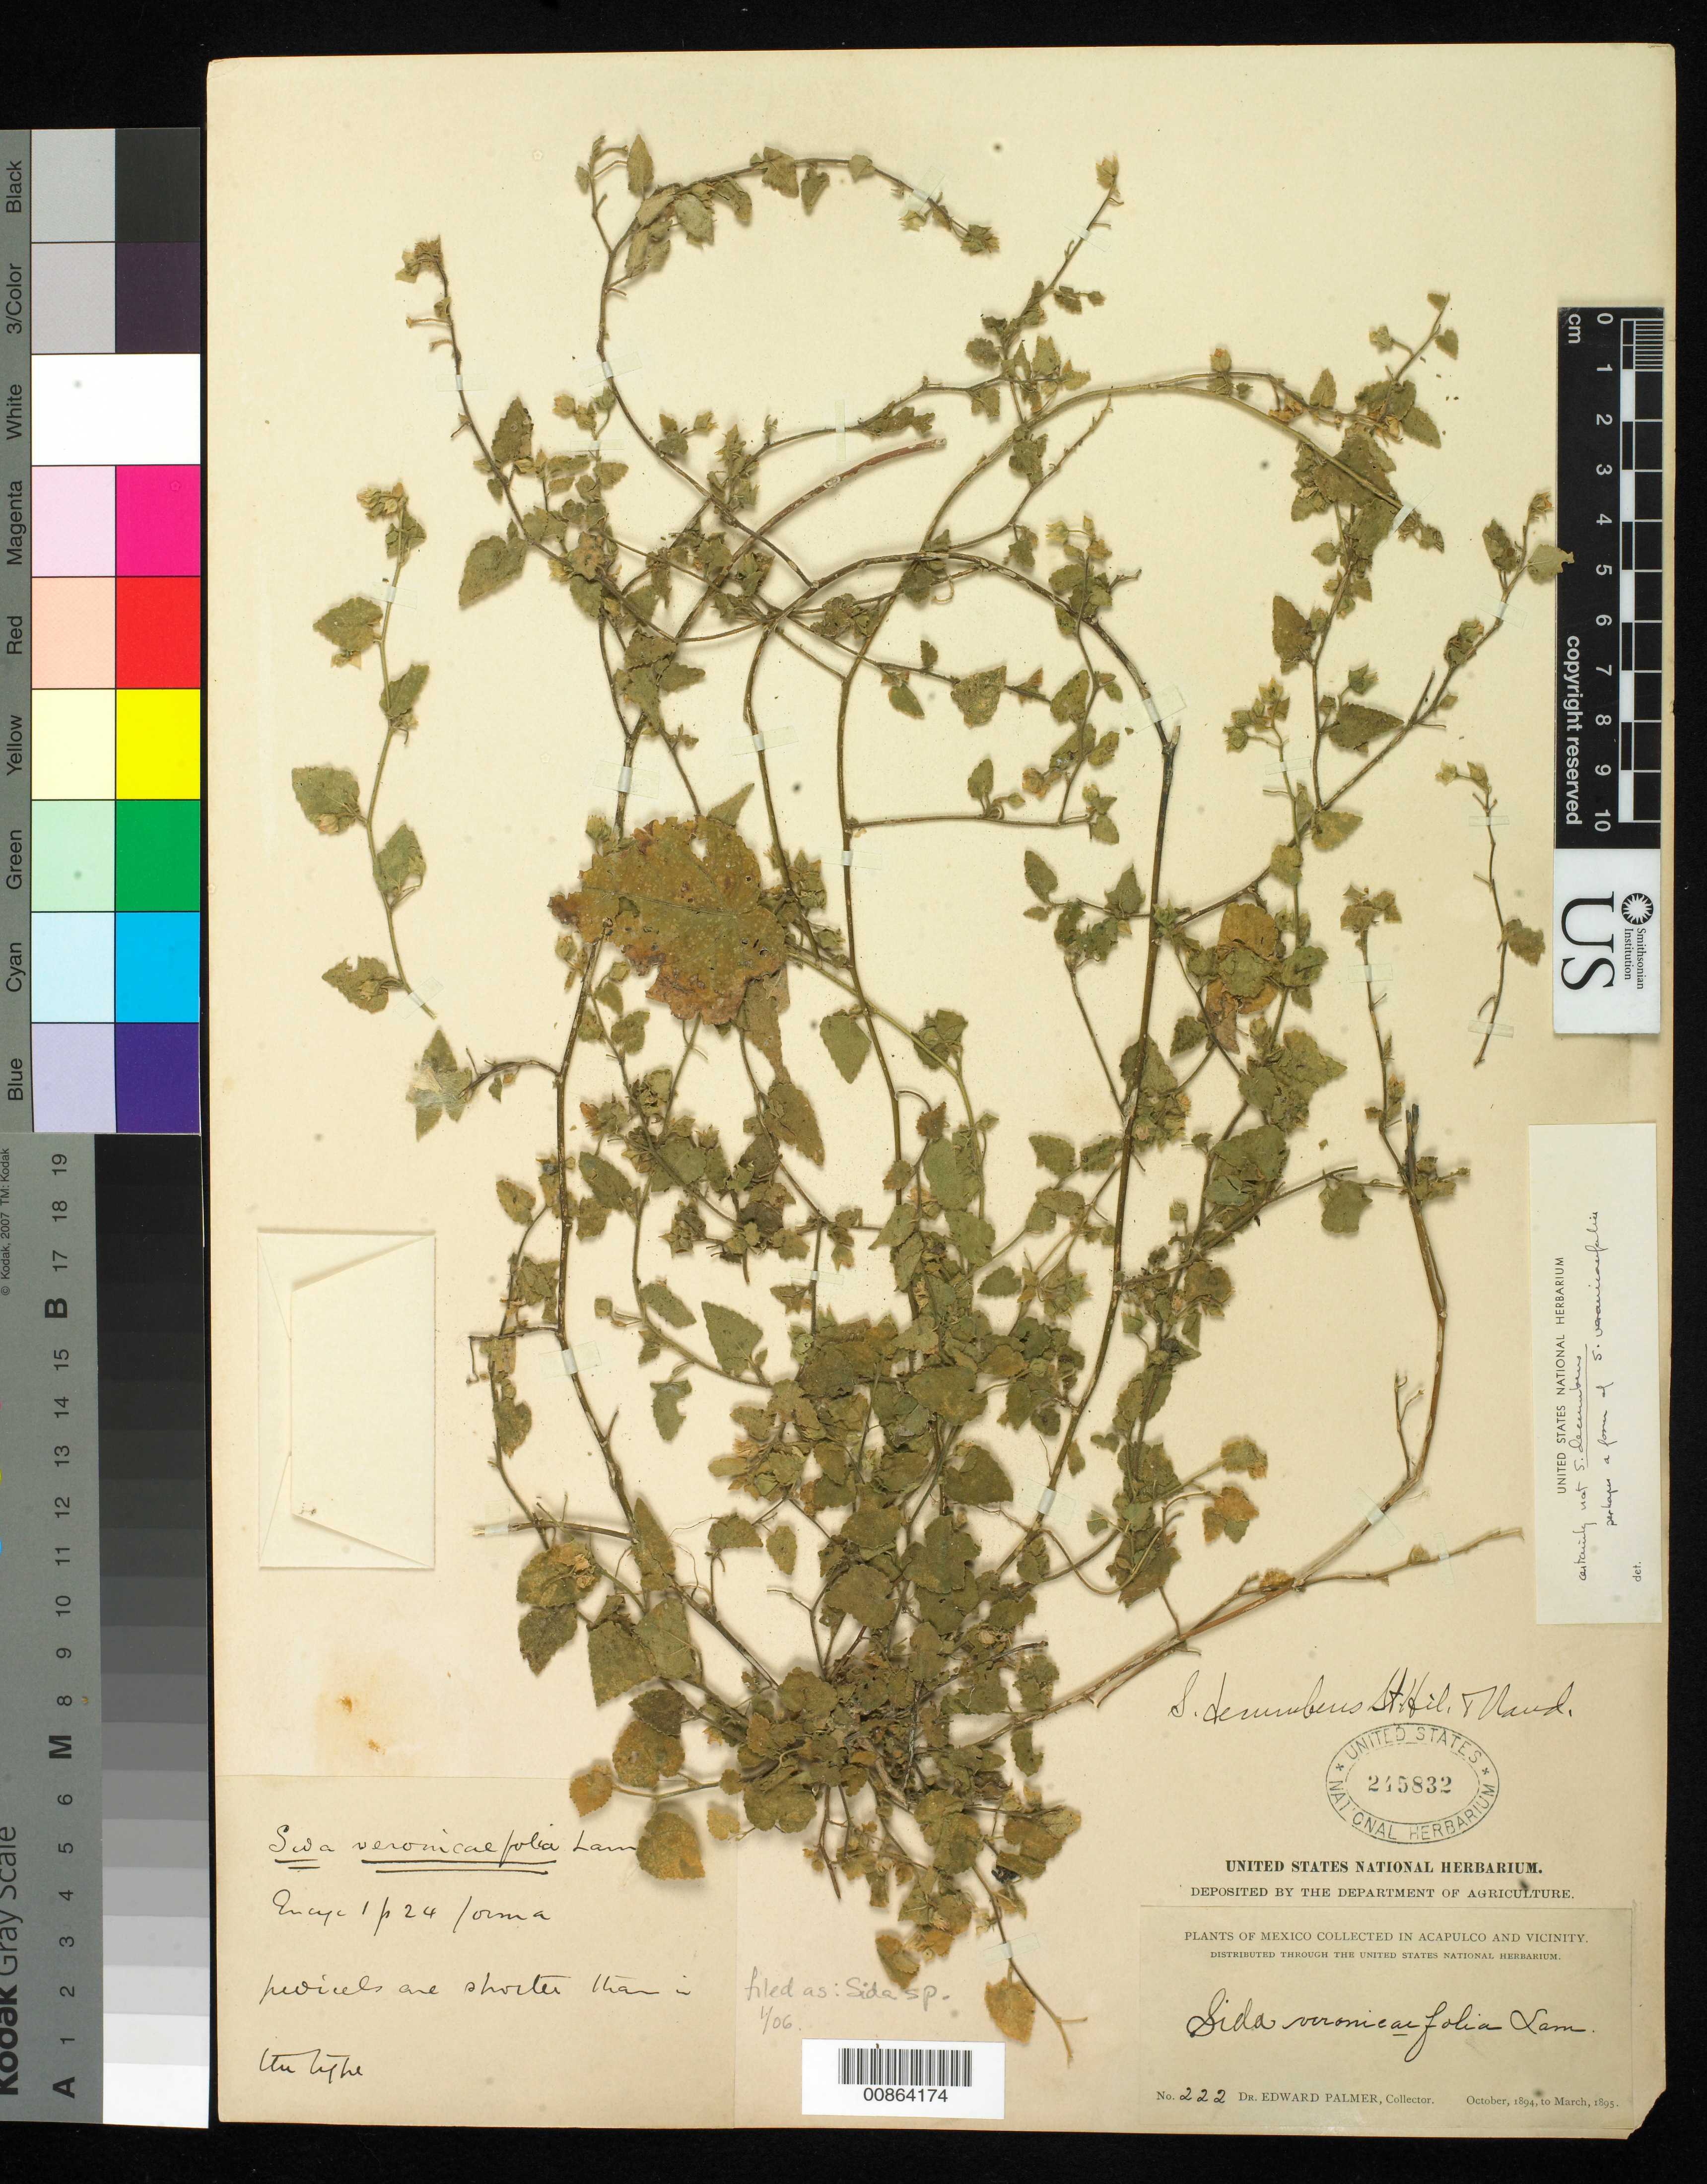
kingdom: Plantae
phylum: Tracheophyta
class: Magnoliopsida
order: Malvales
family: Malvaceae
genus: Sida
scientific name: Sida sp.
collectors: E. Palmer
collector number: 222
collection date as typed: Oct 1894 to -- Mar 1895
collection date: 1894-10/1895-03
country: Mexico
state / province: Guerrero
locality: Acapulco, Guerrero and vicinity.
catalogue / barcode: US 245832